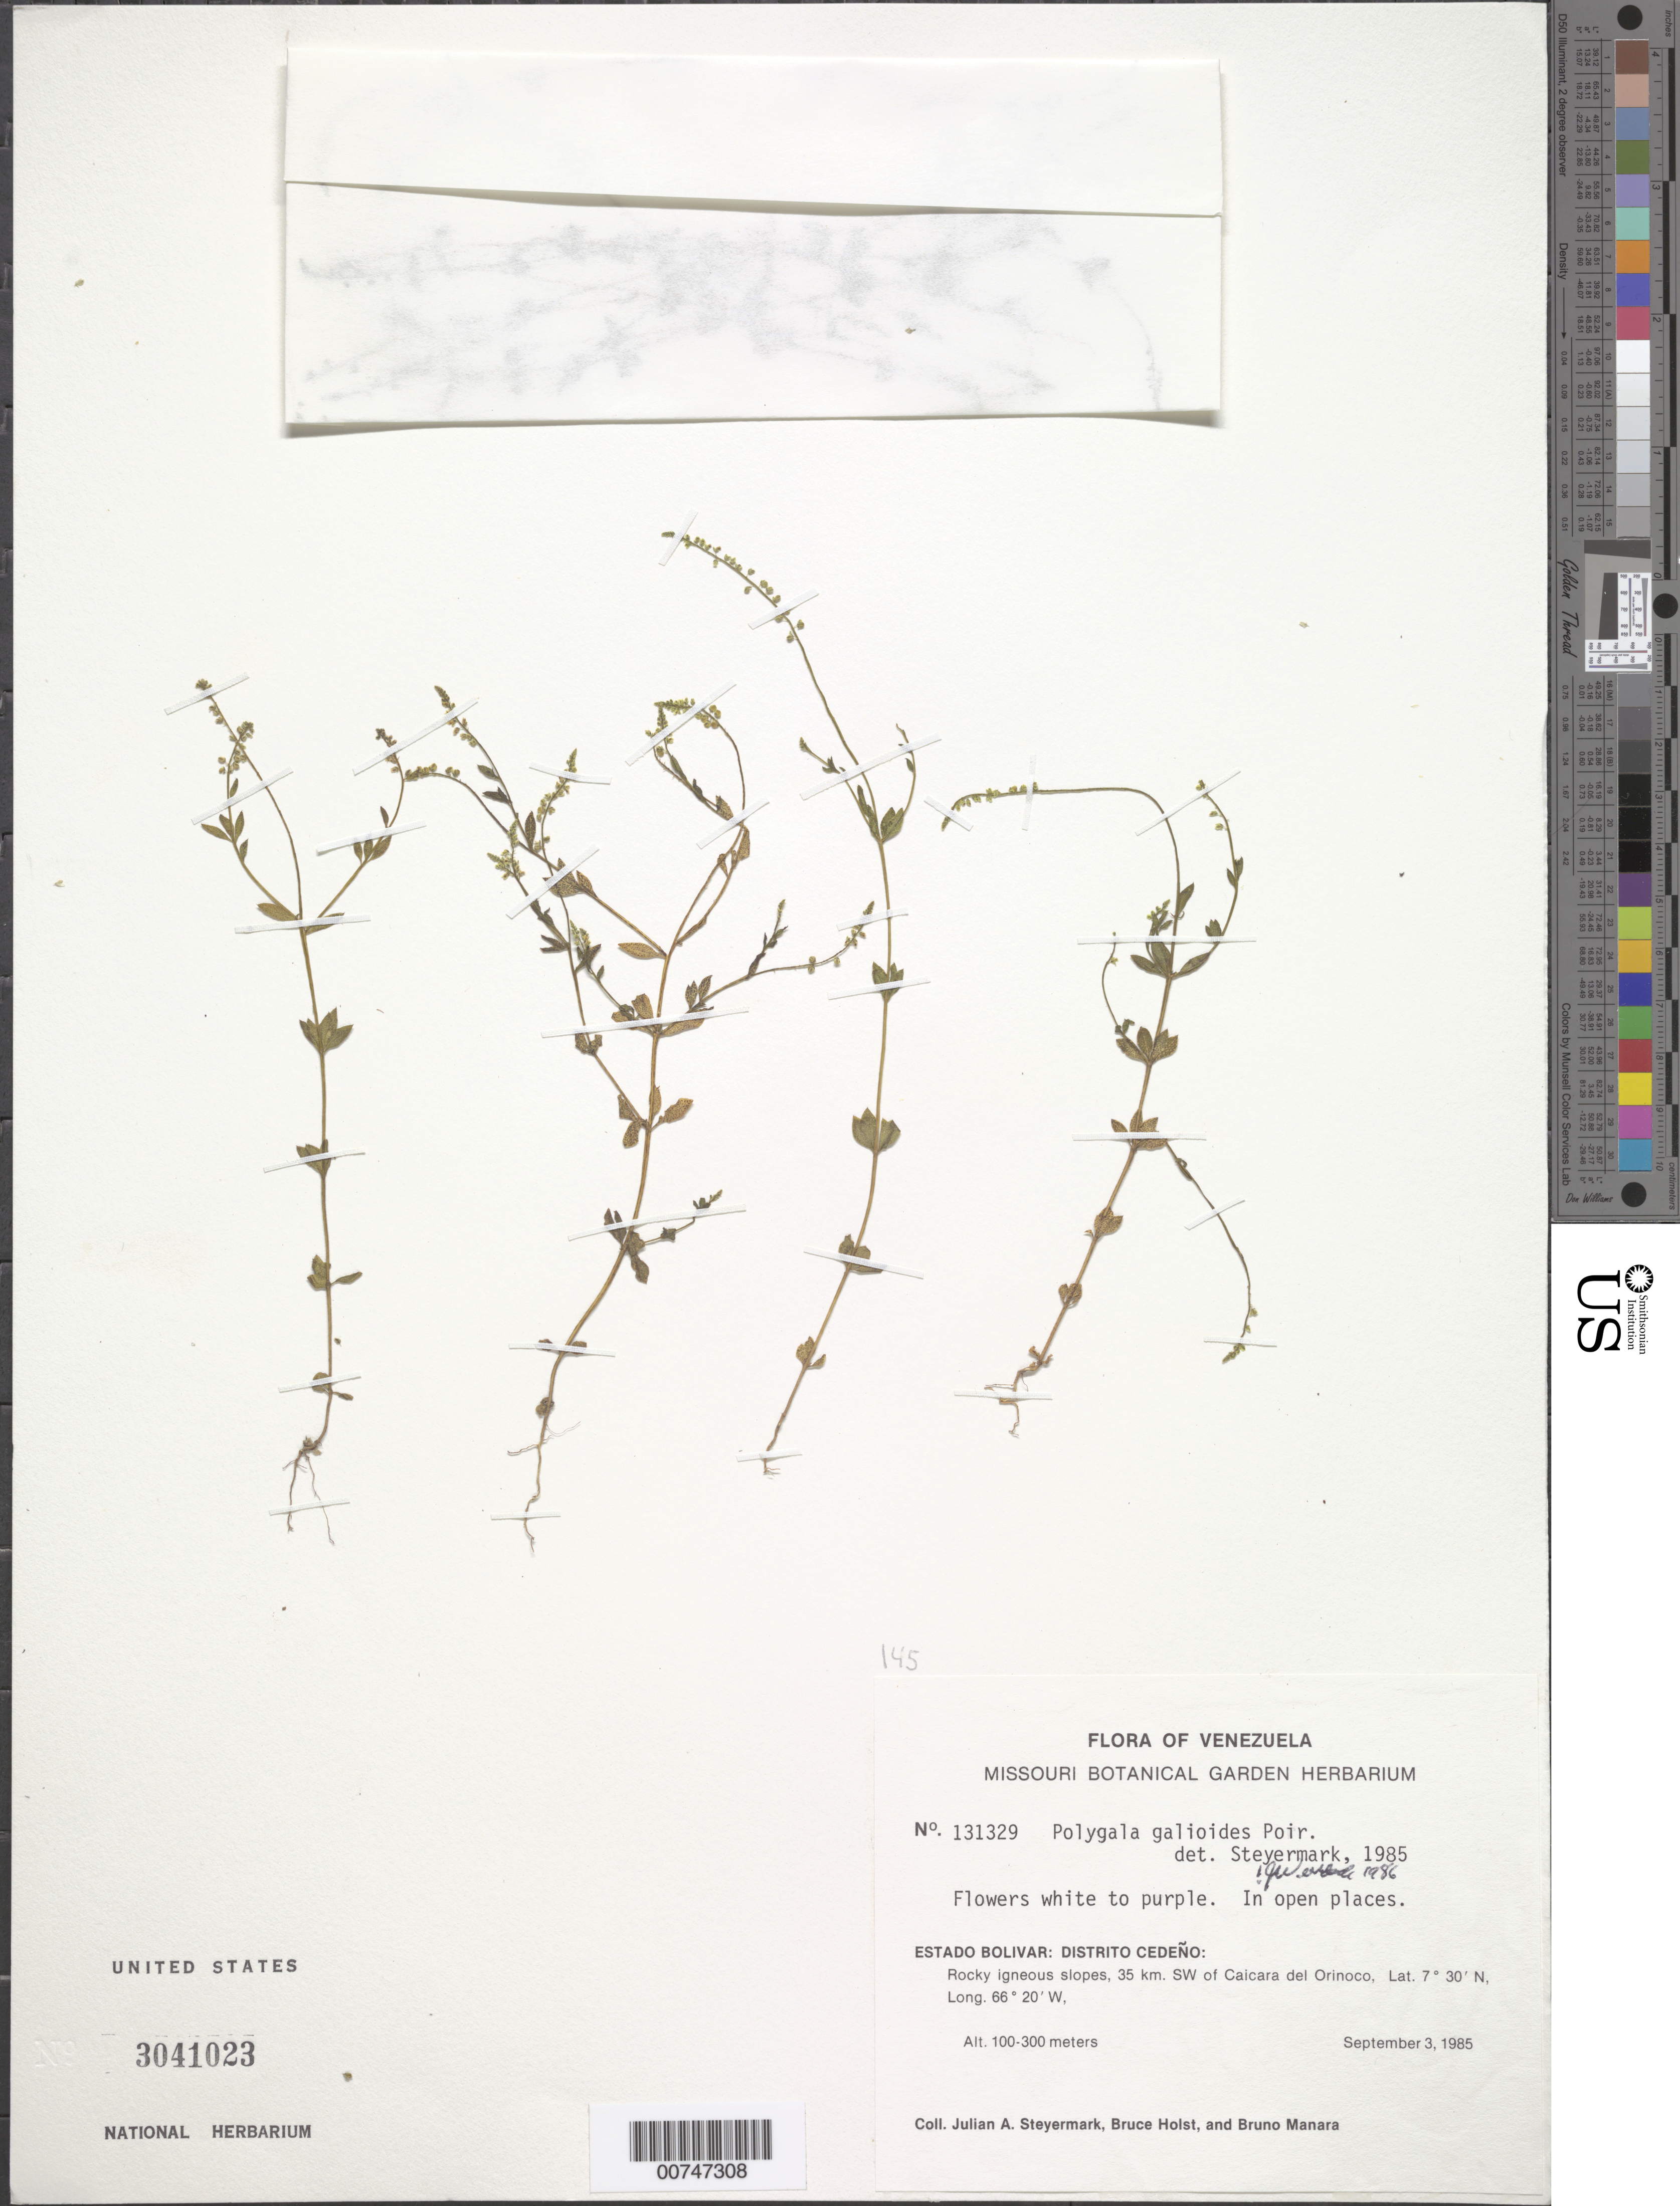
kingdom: Plantae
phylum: Tracheophyta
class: Magnoliopsida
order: Fabales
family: Polygalaceae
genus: Polygala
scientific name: Polygala galioides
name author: Poir.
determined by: Wurdack, John J., (US), US (UNITED STATES)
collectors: J. Steyermark, B. Holst & B. Manara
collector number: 131329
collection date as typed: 3-Sep-85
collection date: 1985-09-03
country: Venezuela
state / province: Bolívar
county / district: Cedeño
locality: Caicara del Orinoco, 35 km SW of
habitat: Rocky igneous slopes; in open areas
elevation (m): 100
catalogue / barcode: US 3041023